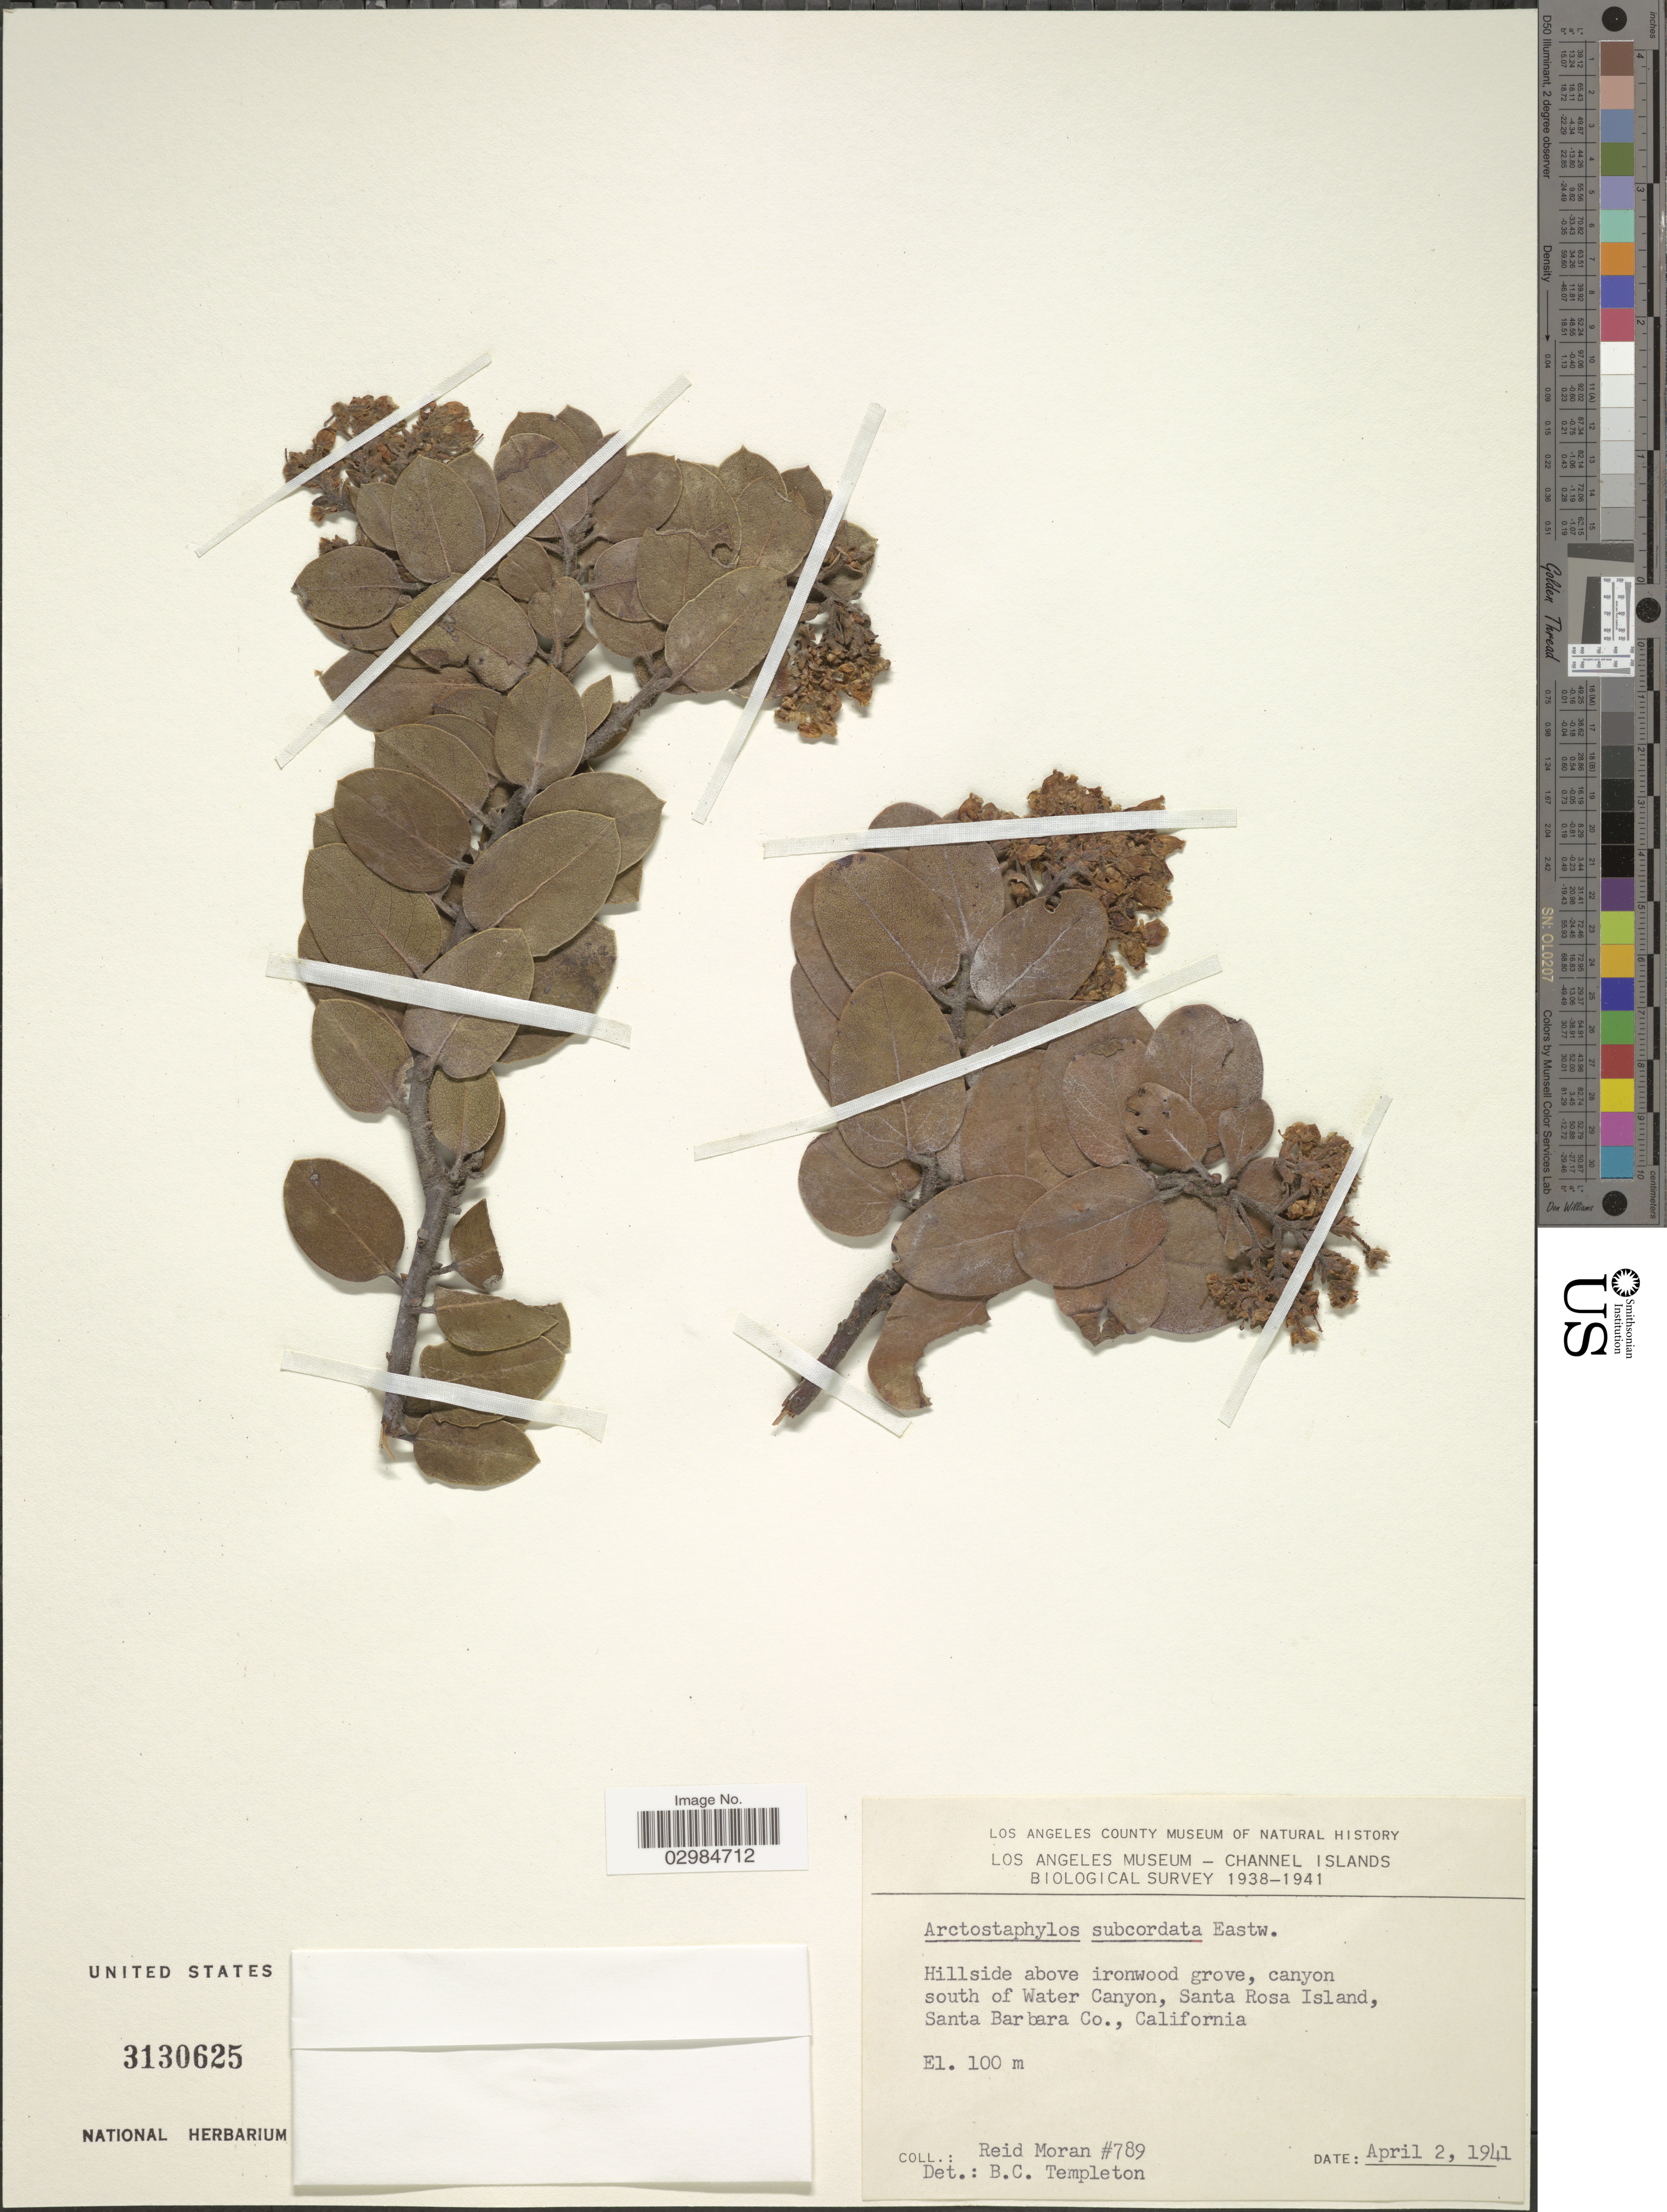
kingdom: Plantae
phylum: Tracheophyta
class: Magnoliopsida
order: Ericales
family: Ericaceae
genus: Arctostaphylos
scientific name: Arctostaphylos subcordata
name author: Eastw.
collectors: R. Moran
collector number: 789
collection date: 1941-04-02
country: United States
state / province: California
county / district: Santa Barbara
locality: Hillside above ironwood grove, canyon south of Water Canyon, Santa Rosa Island, Santa Barbara Co.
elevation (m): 100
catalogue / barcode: US 3130625